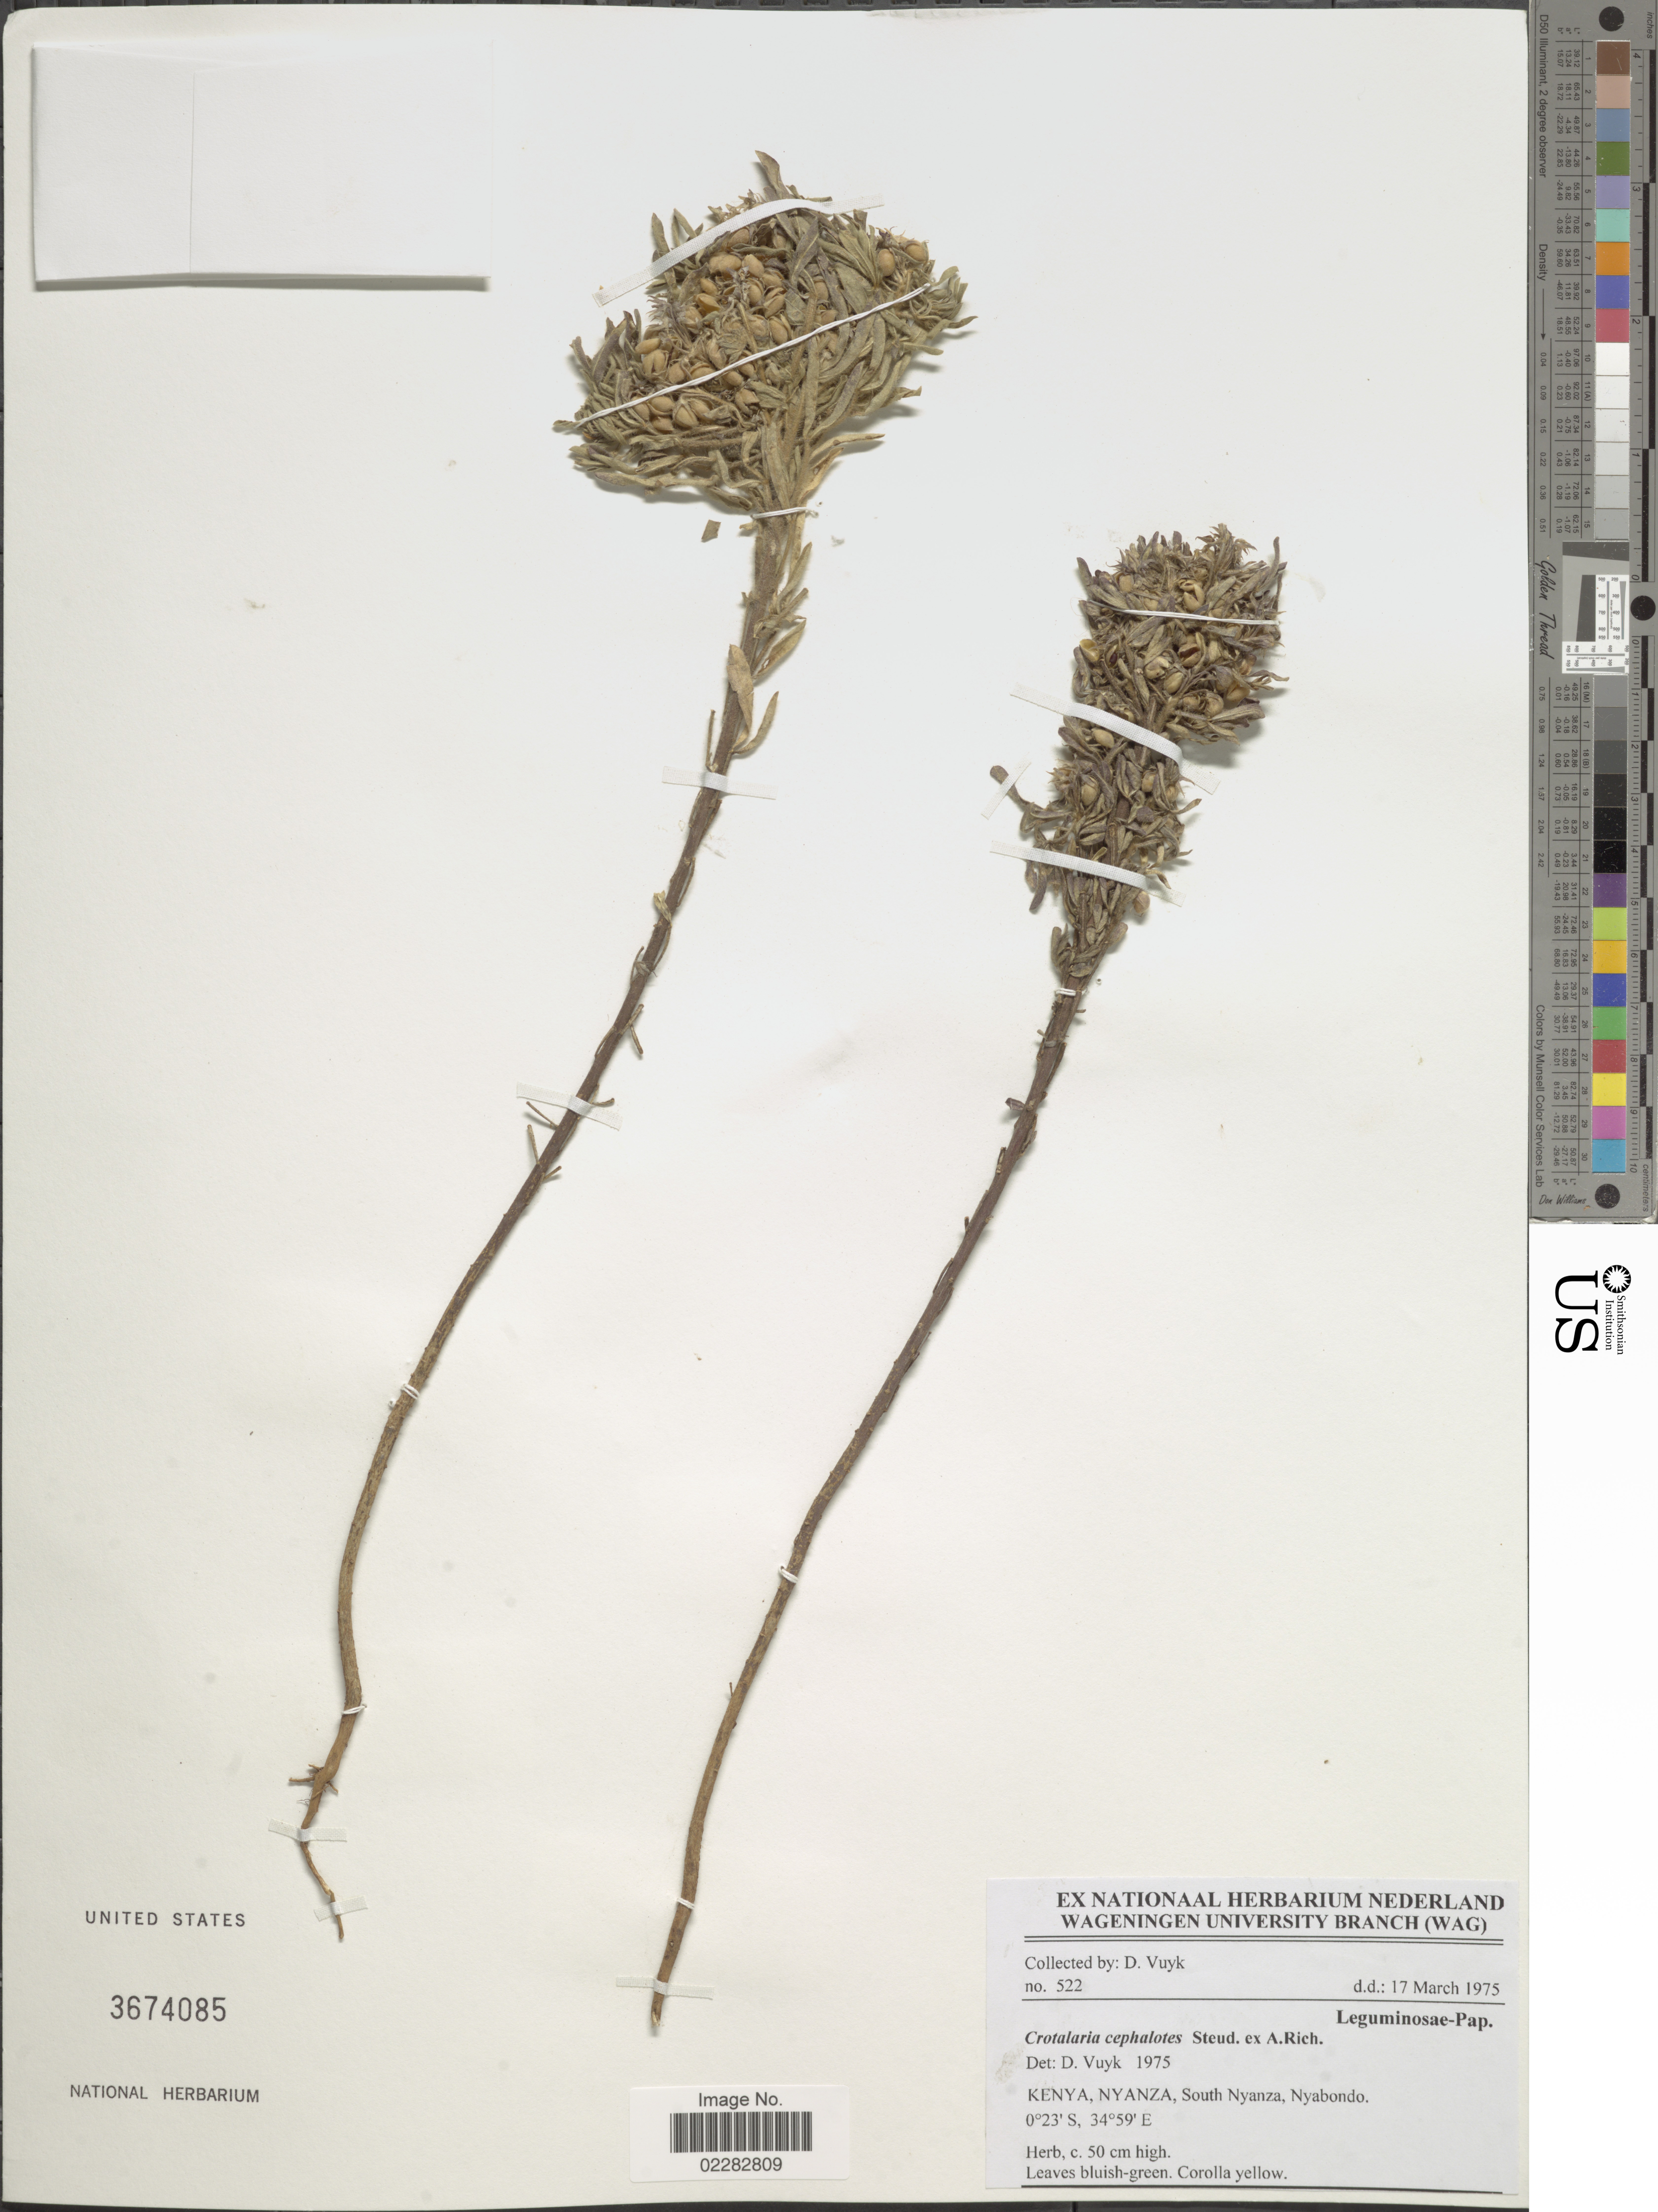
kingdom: Plantae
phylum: Tracheophyta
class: Magnoliopsida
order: Fabales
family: Fabaceae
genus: Crotalaria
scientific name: Crotalaria cephalotes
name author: Steud. ex A. Rich.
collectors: D. Vuyk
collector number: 522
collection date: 1975-03-15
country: Kenya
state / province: Kisumu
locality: South Nyanza, Nyabondo.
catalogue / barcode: US 3674085